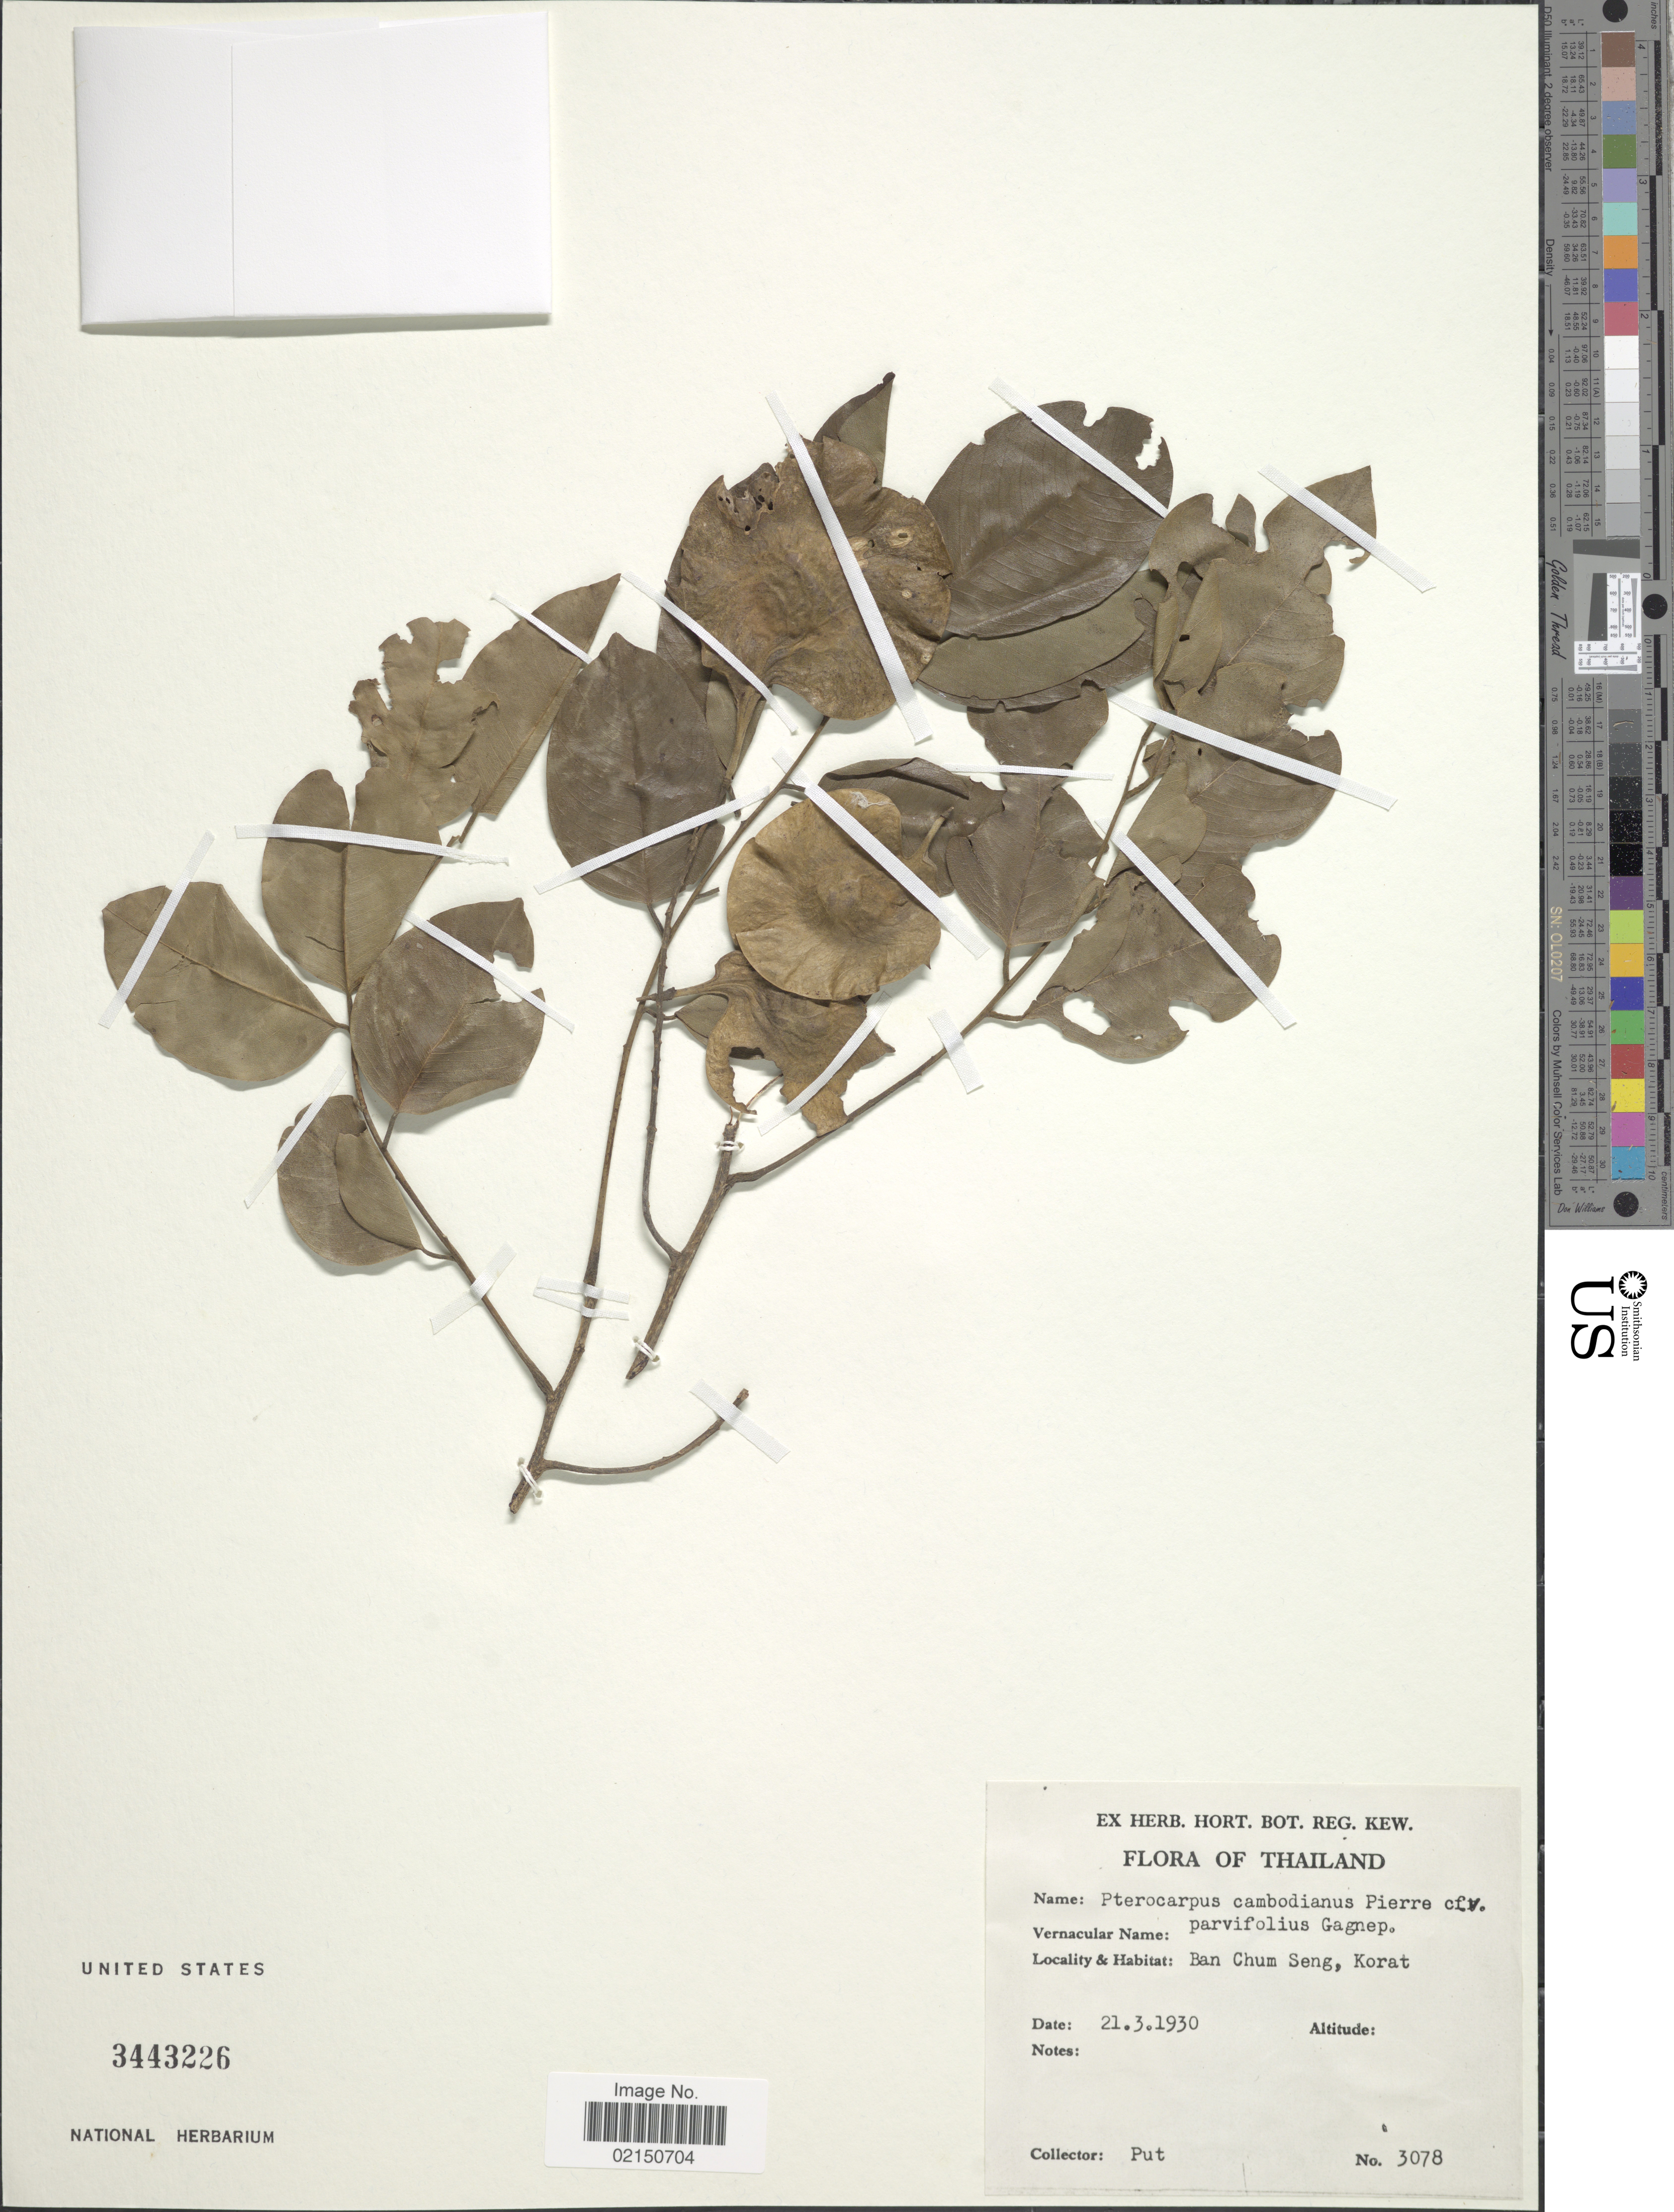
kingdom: Plantae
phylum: Tracheophyta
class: Magnoliopsida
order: Fabales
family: Fabaceae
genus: Pterocarpus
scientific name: Pterocarpus macrocarpus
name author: Kurz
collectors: -. Put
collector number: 3078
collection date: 1930-03-21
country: Thailand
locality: Ban Chum Seng, Korat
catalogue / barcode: US 3443226